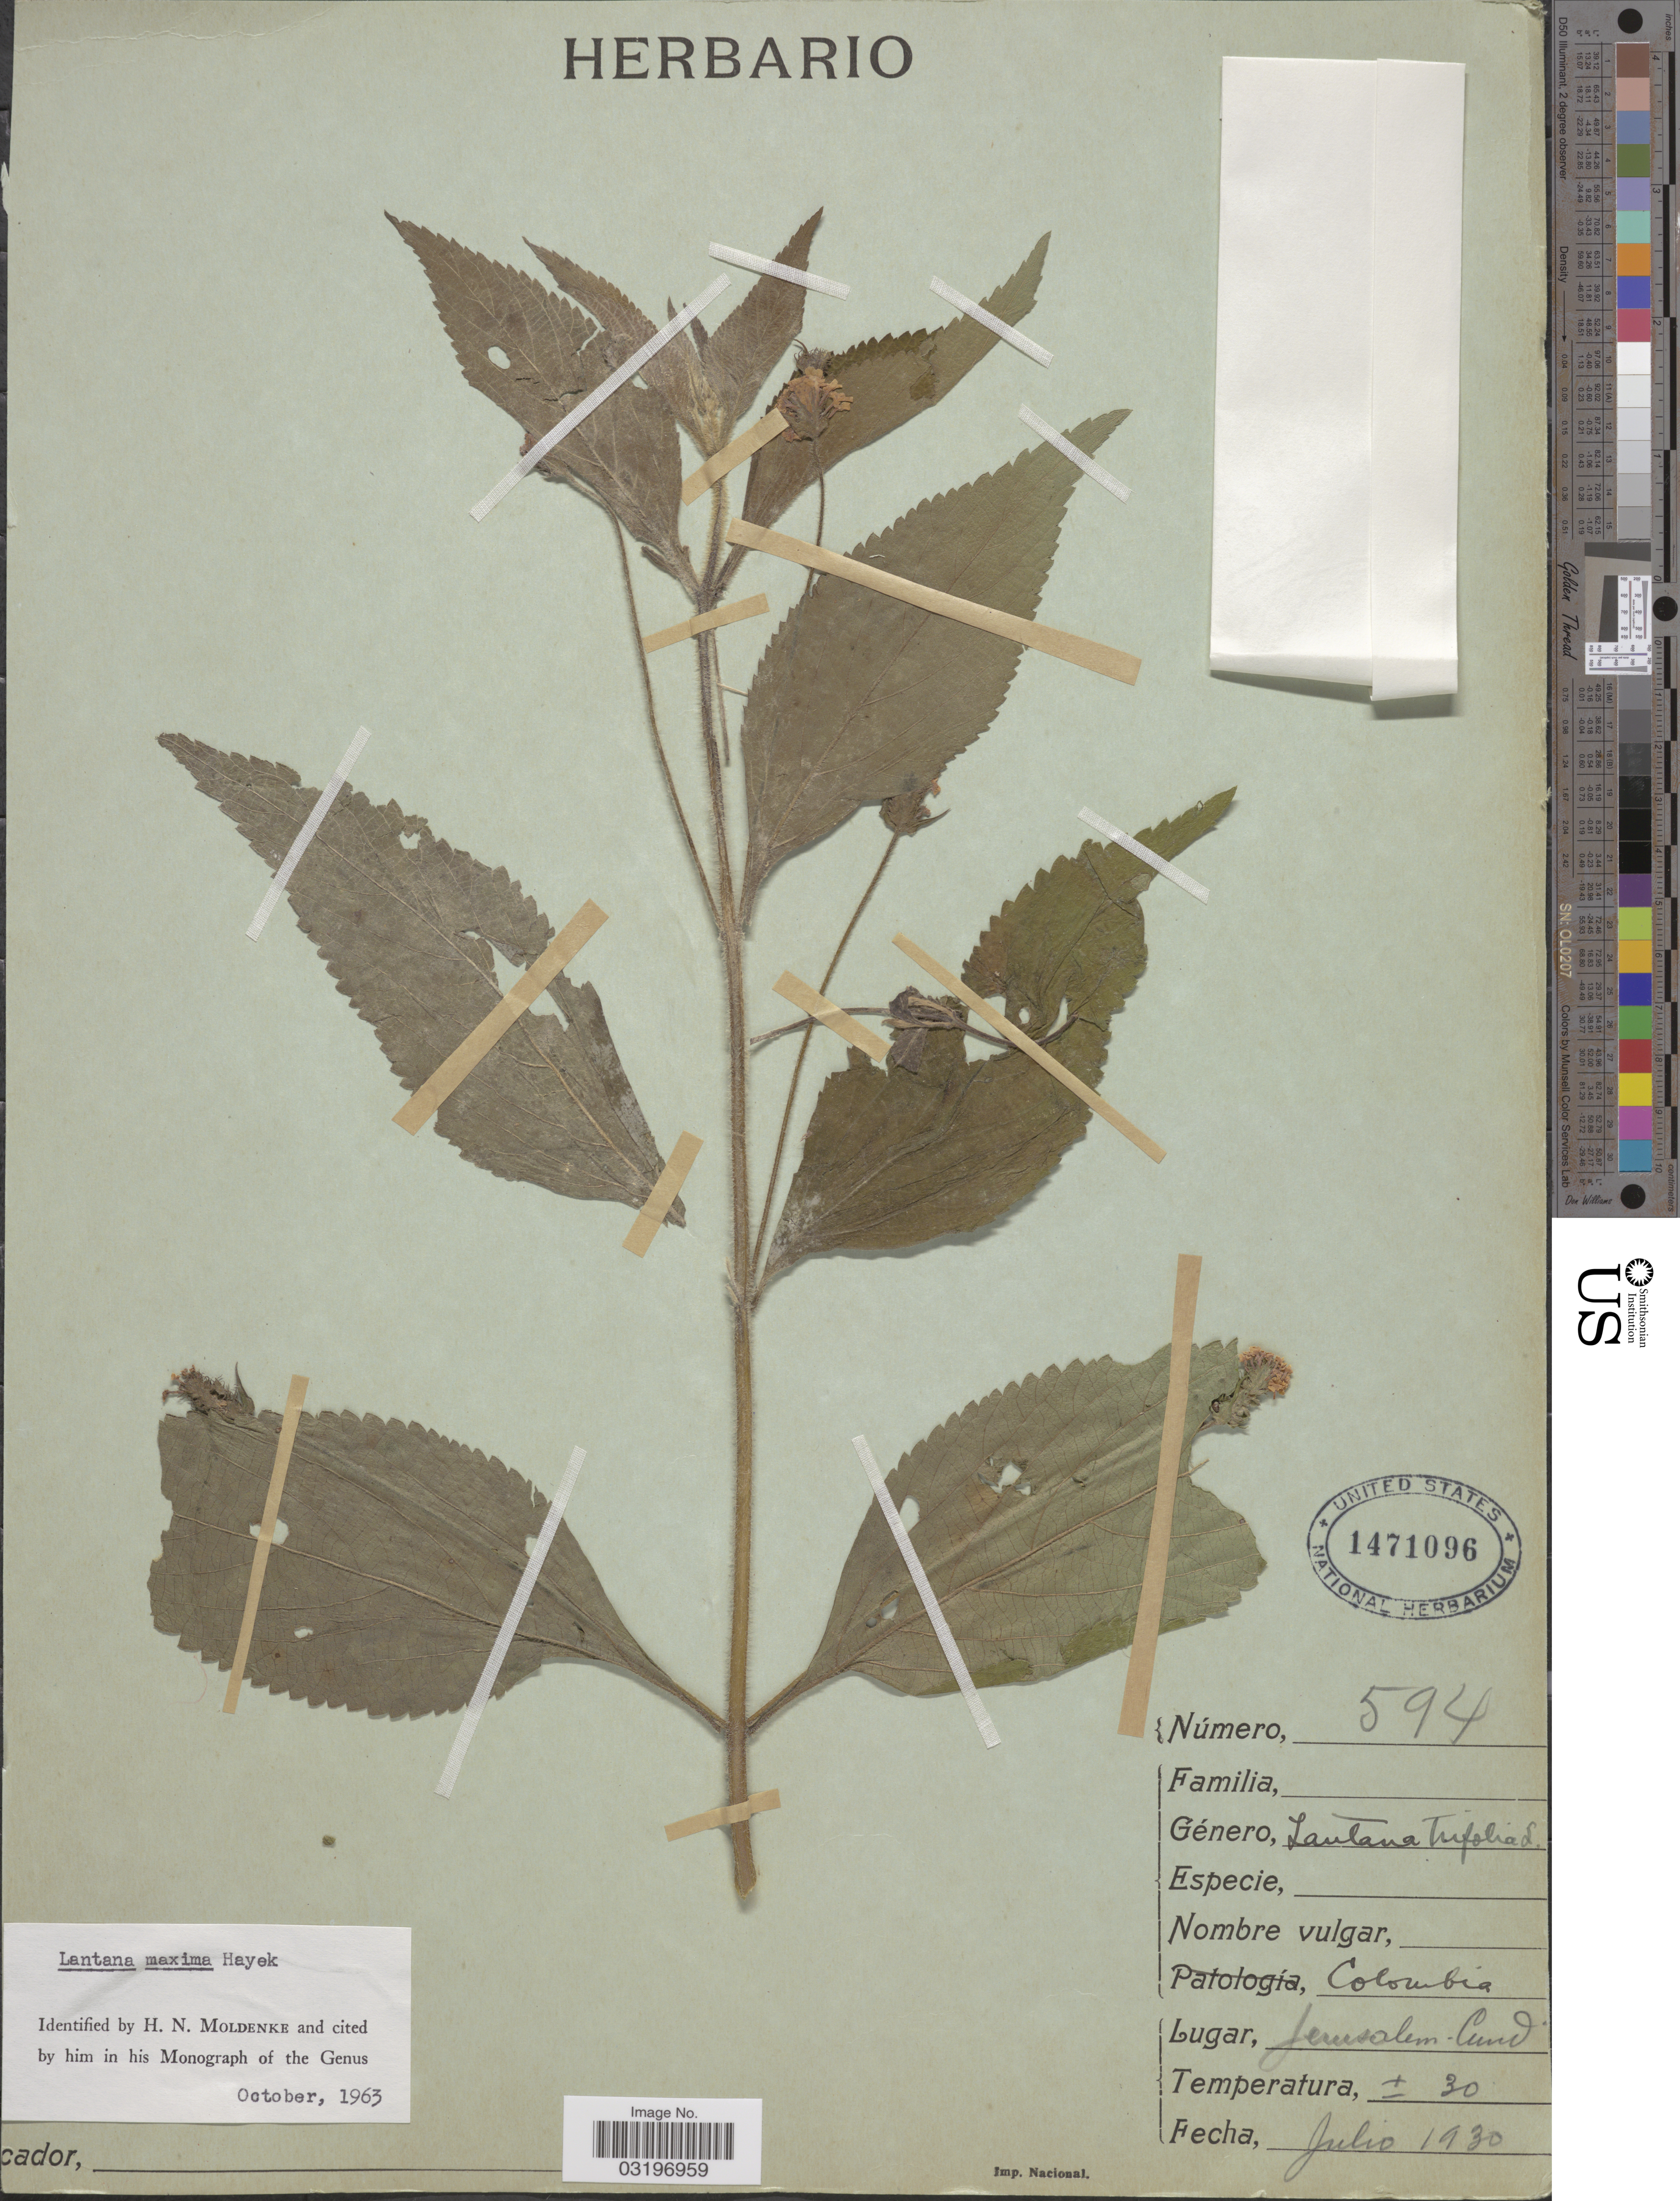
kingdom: Plantae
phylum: Tracheophyta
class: Magnoliopsida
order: Lamiales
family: Verbenaceae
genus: Lantana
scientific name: Lantana maxima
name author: Hayek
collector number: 594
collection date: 1930-07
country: Colombia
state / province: Cundinamarca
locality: Jerusalem-Cund.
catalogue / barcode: US 1471096